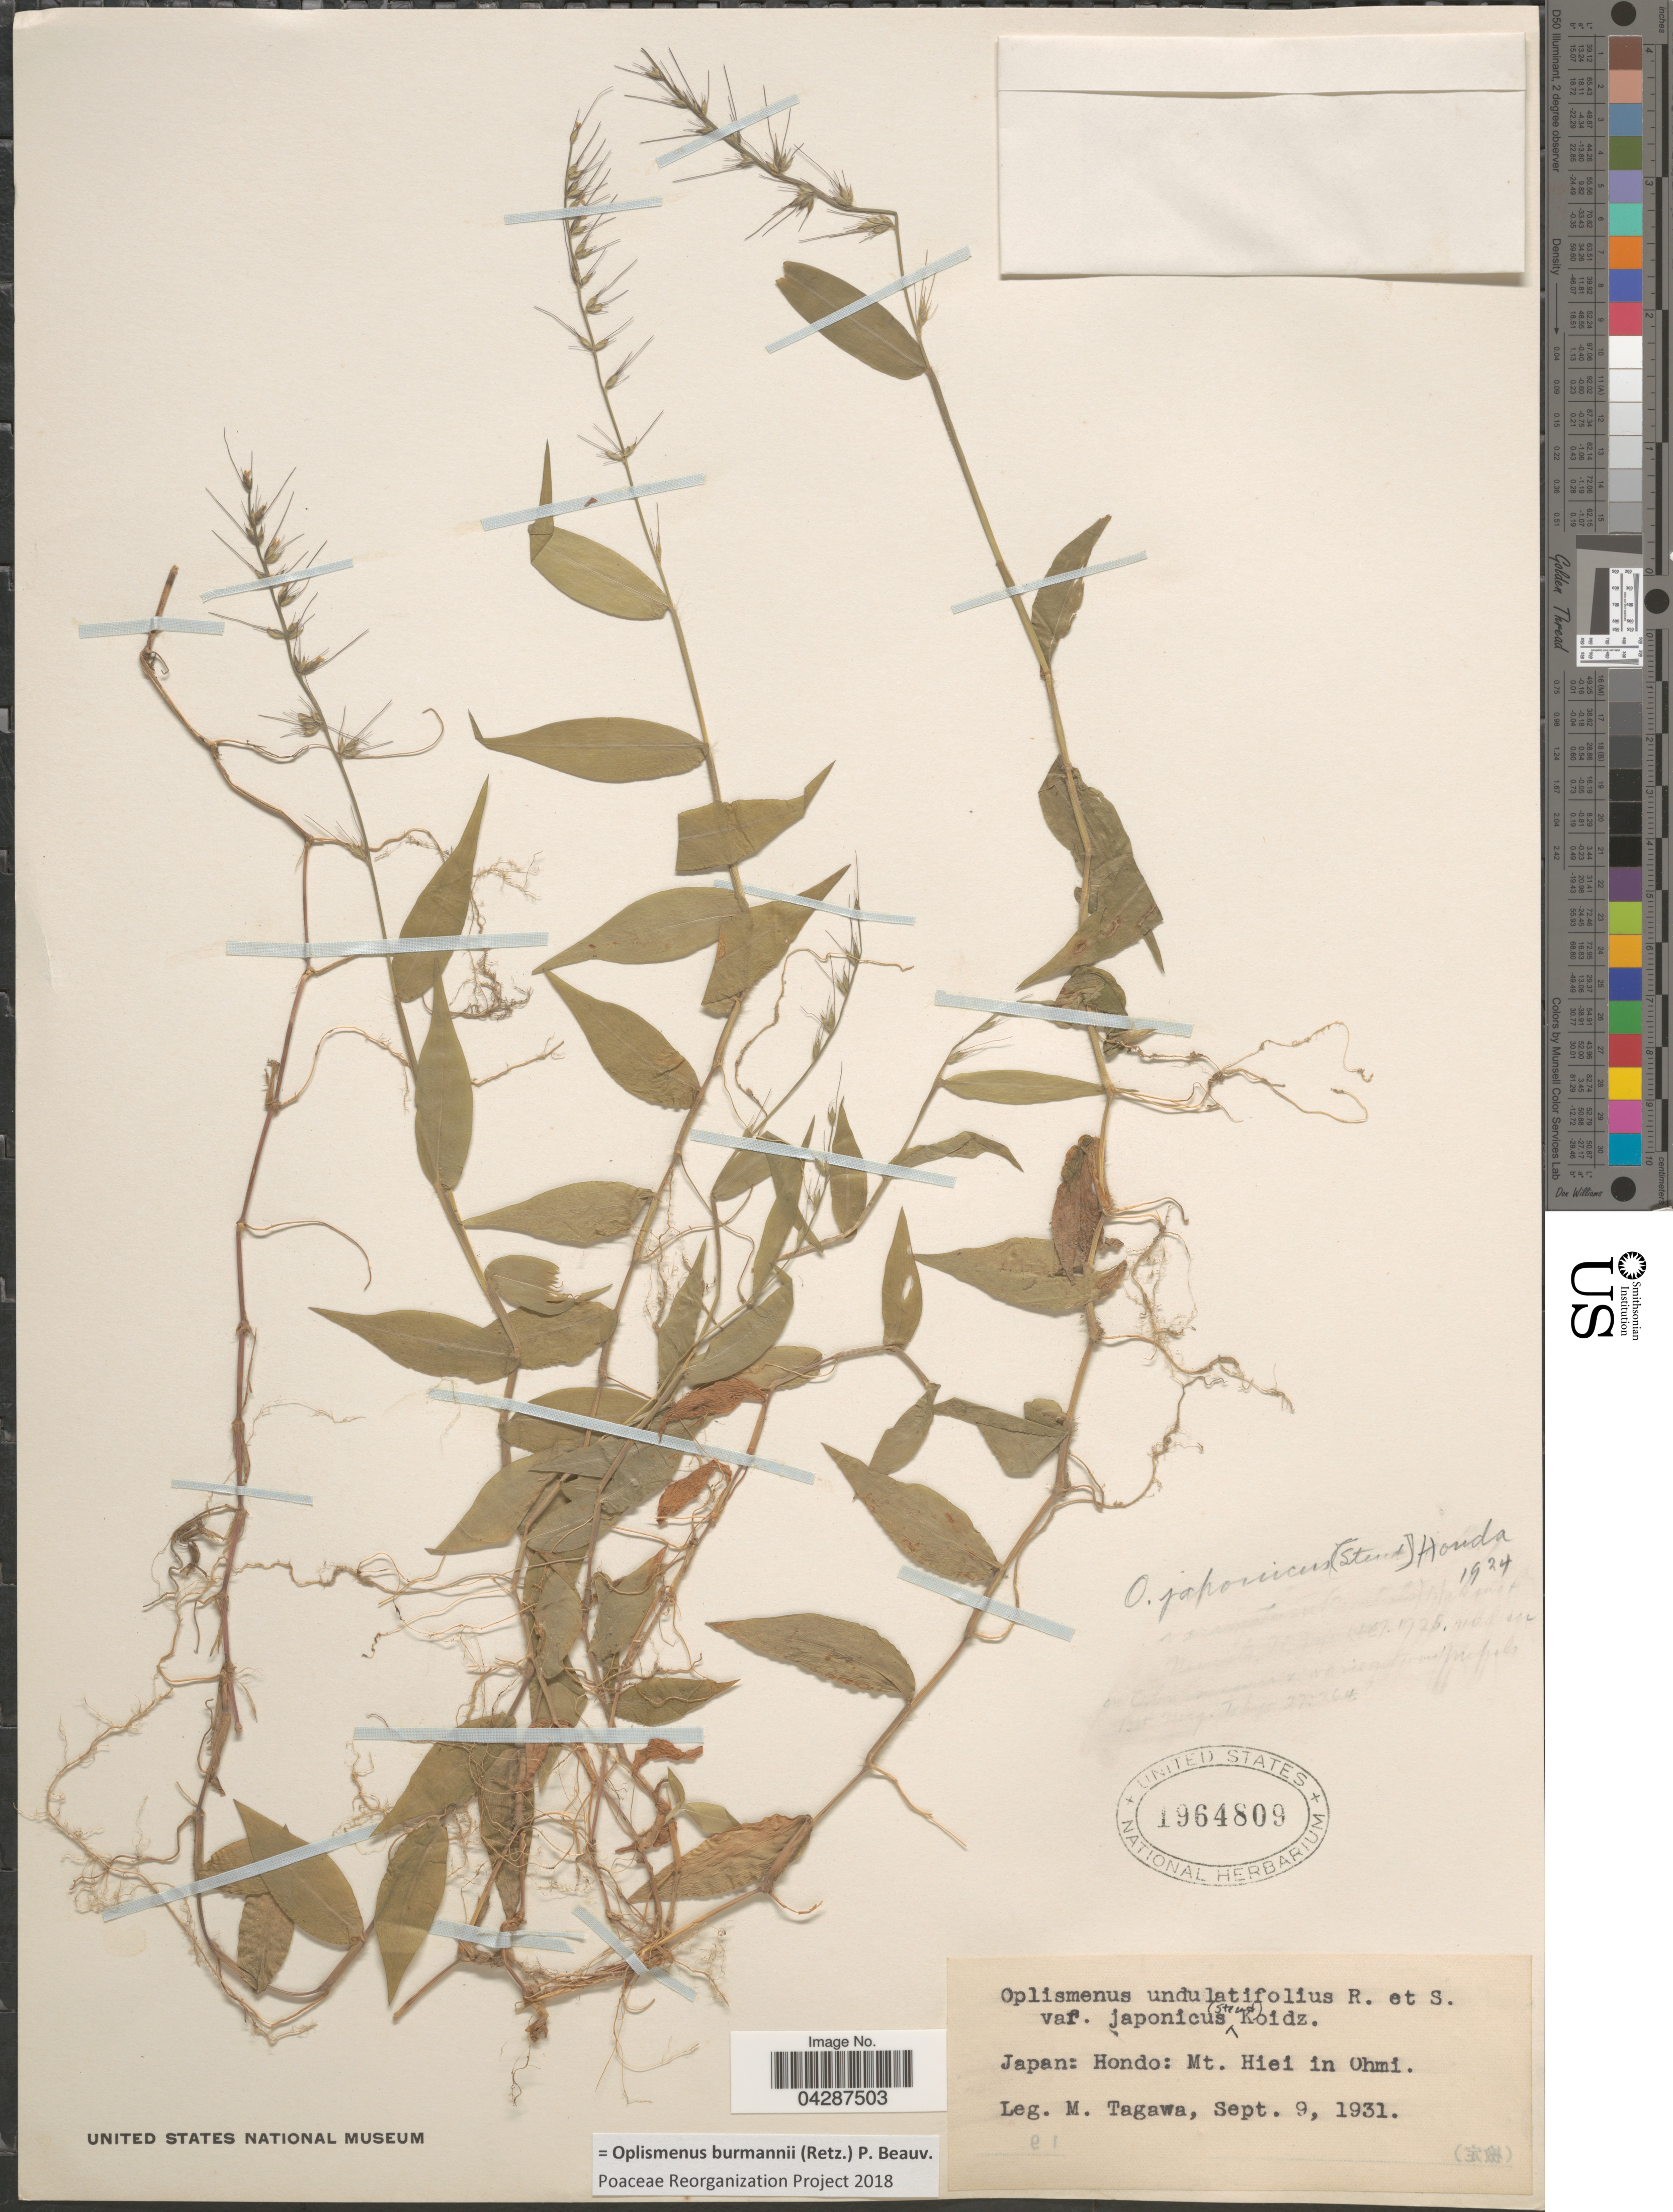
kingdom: Plantae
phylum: Tracheophyta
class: Liliopsida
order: Poales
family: Poaceae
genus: Oplismenus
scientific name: Oplismenus burmannii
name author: (Retz.) P. Beauv.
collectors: M. Tagawa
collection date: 1931-09-09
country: Japan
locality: Hondo: Mt. Hiei in Ohmi.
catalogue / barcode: US 1964809